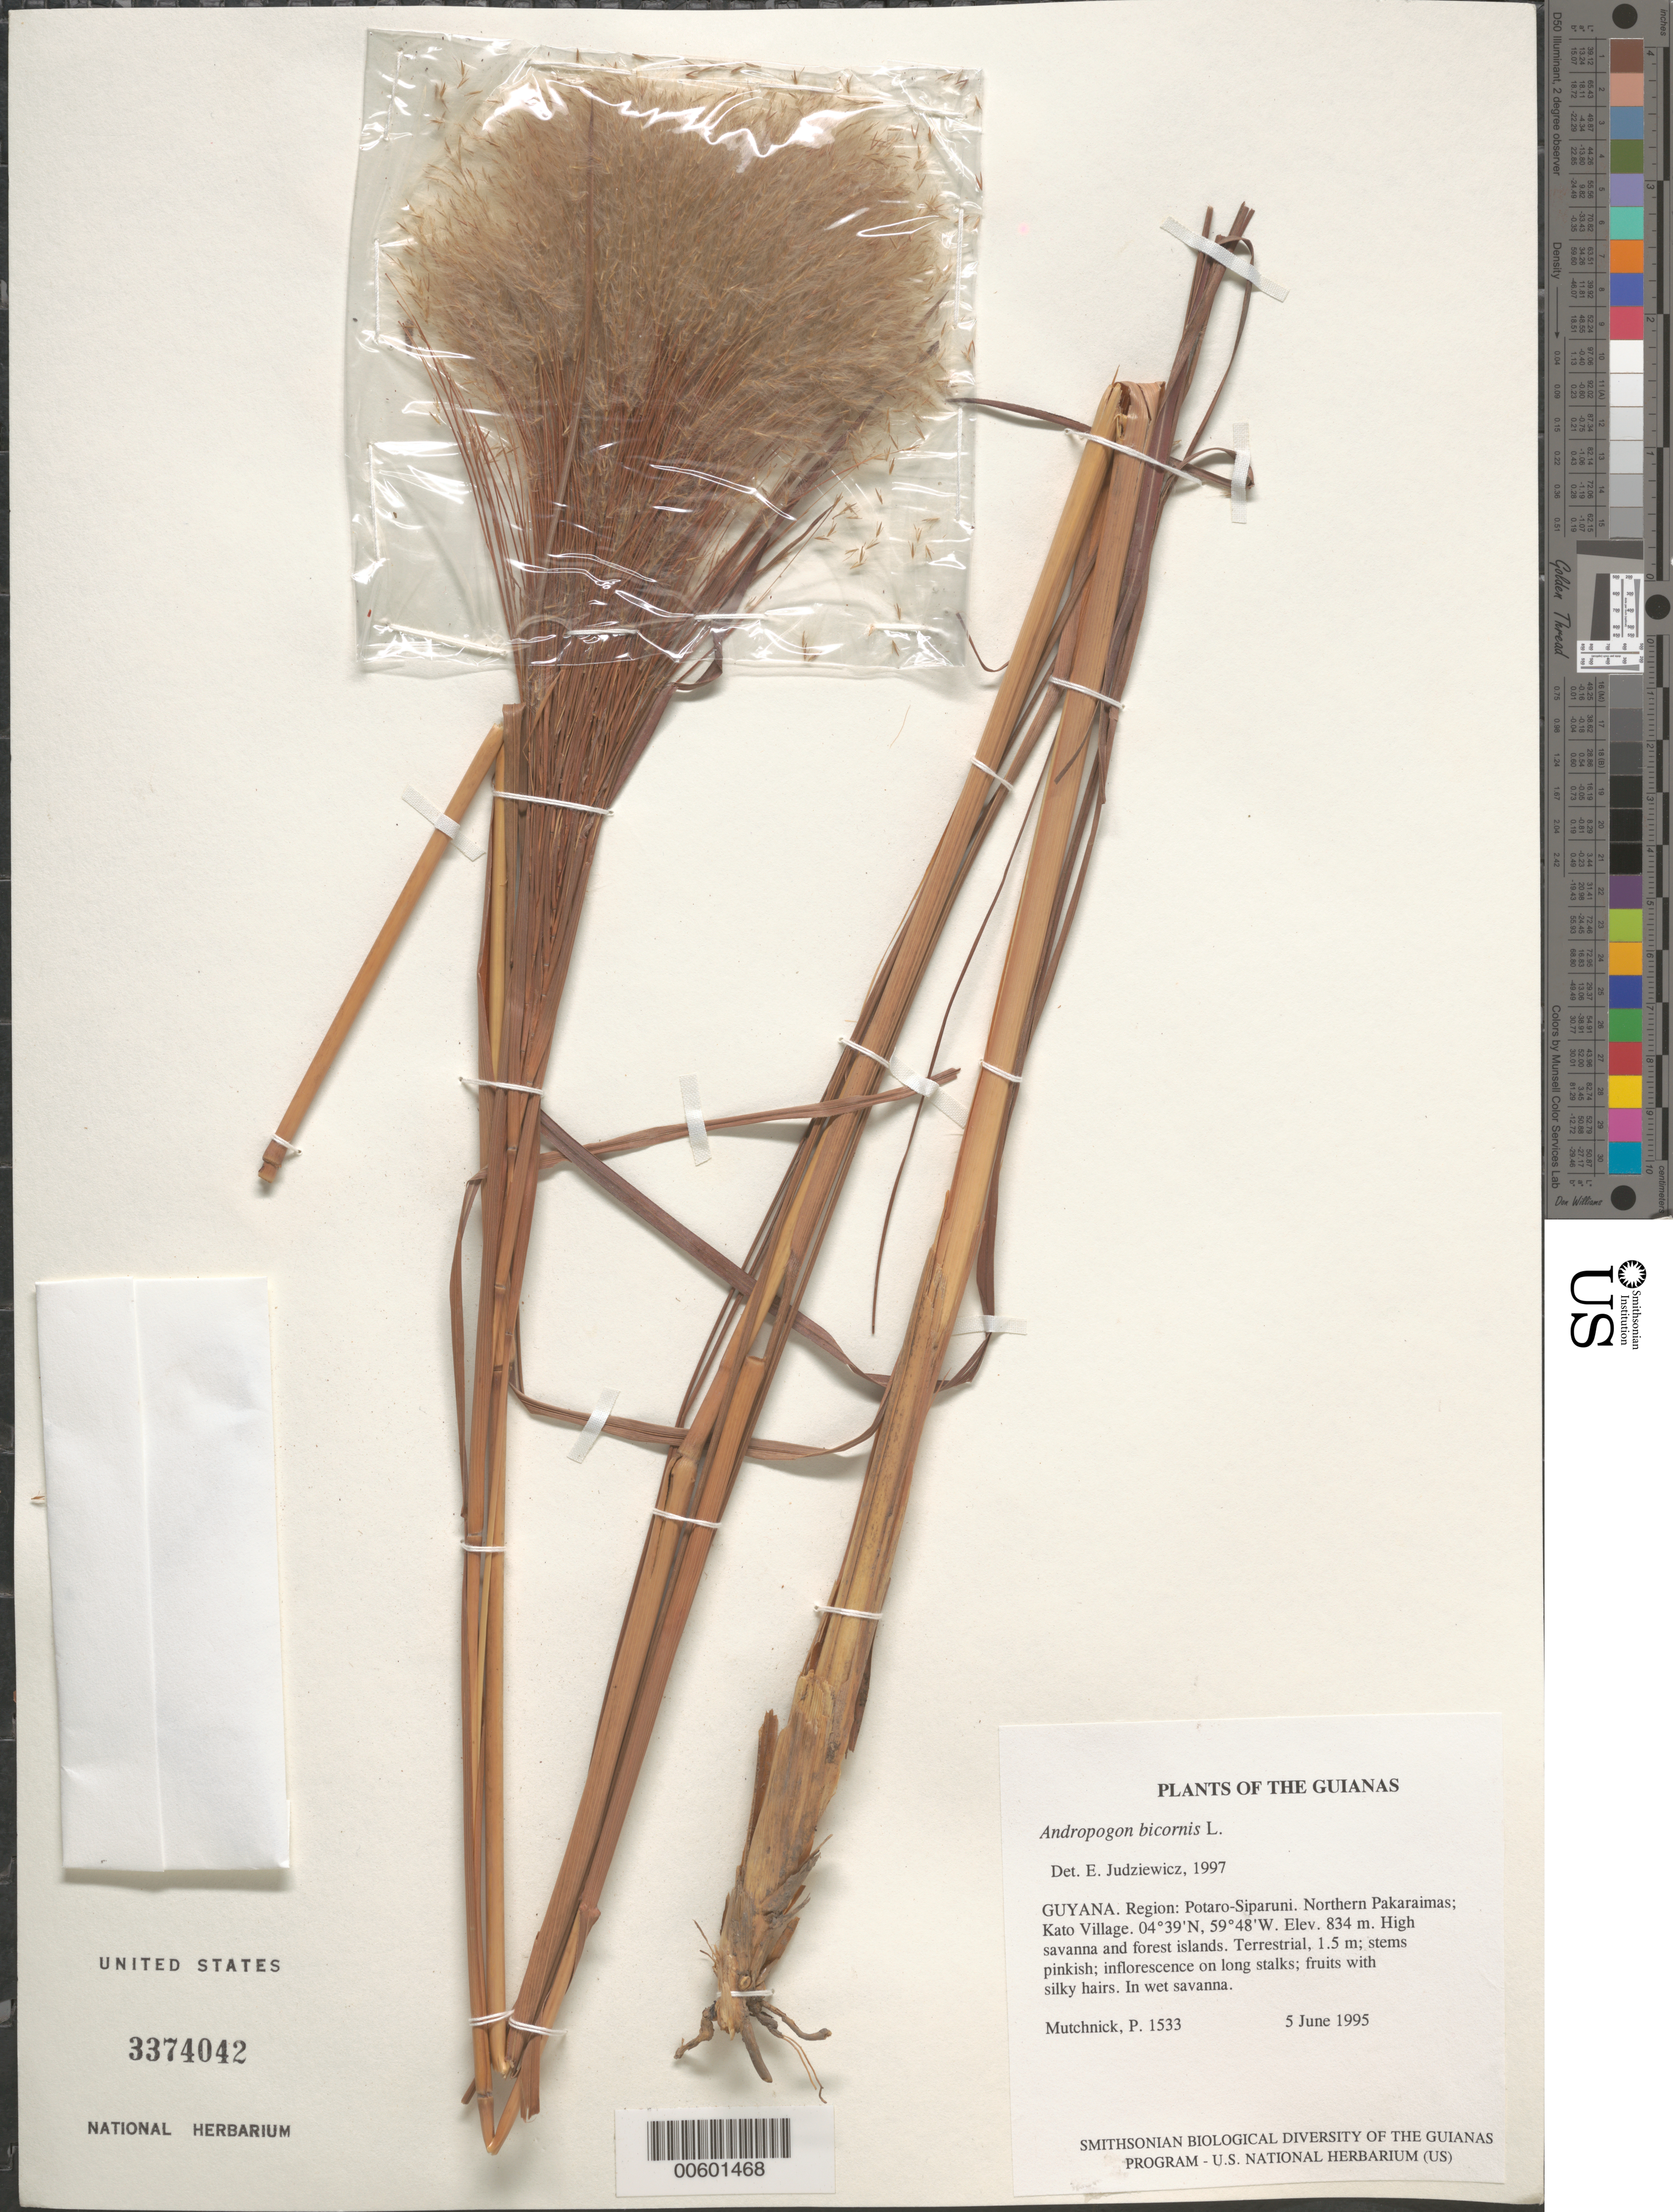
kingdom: Plantae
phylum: Tracheophyta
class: Liliopsida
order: Poales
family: Poaceae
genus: Andropogon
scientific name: Andropogon bicornis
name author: L.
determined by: Judziewicz, E. J.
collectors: P. Mutchnick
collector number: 1533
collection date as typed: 5 June 1995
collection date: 1995-06-05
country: Guyana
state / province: Potaro-Siparuni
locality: Northern Pakaraimas; Kato Village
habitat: High savanna and forest islands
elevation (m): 834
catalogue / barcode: US 3374042